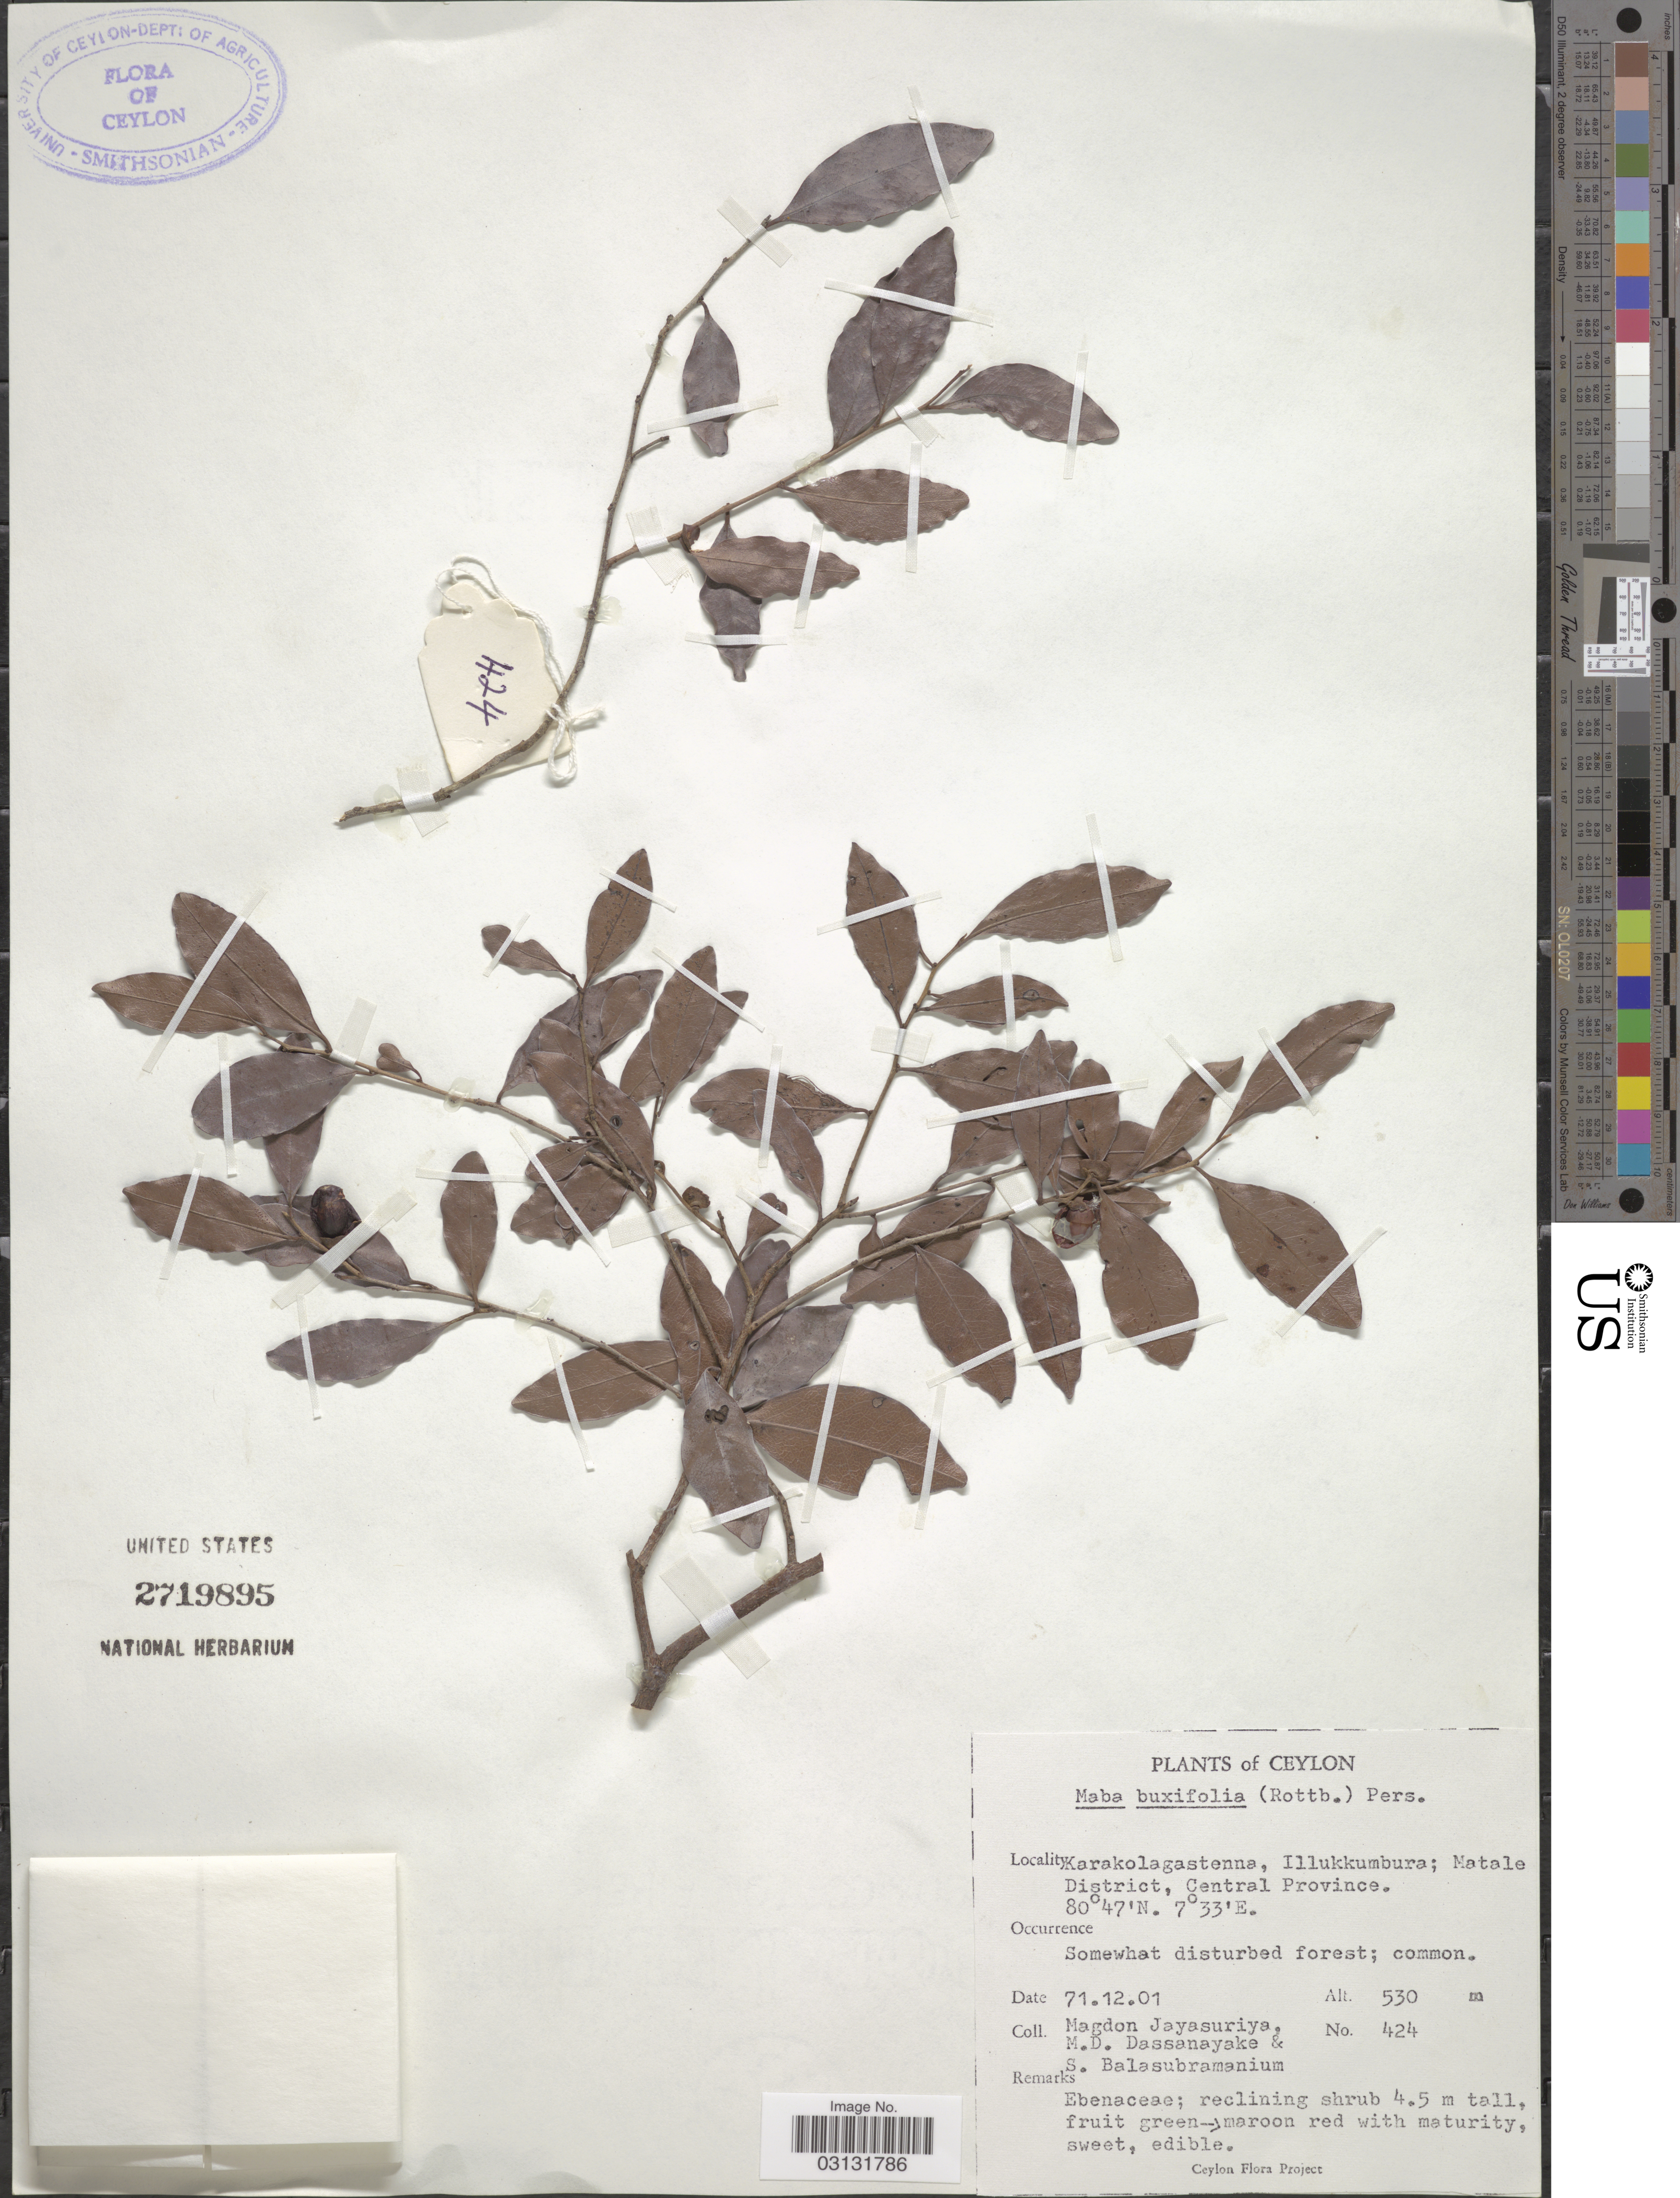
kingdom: Plantae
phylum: Tracheophyta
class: Magnoliopsida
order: Ericales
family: Ebenaceae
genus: Diospyros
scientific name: Diospyros ferrea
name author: (Willd.) Bakh.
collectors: A. H. Jayasuriya, M. D. Dassanayake & S. Balasubramanium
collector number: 424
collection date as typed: Transcribed d/m/y: 1/12/71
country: Sri Lanka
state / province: Central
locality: Ceylon. Karakolagastenna, Illukkumbura; Matale District, Central Province.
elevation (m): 530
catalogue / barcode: US 2719895